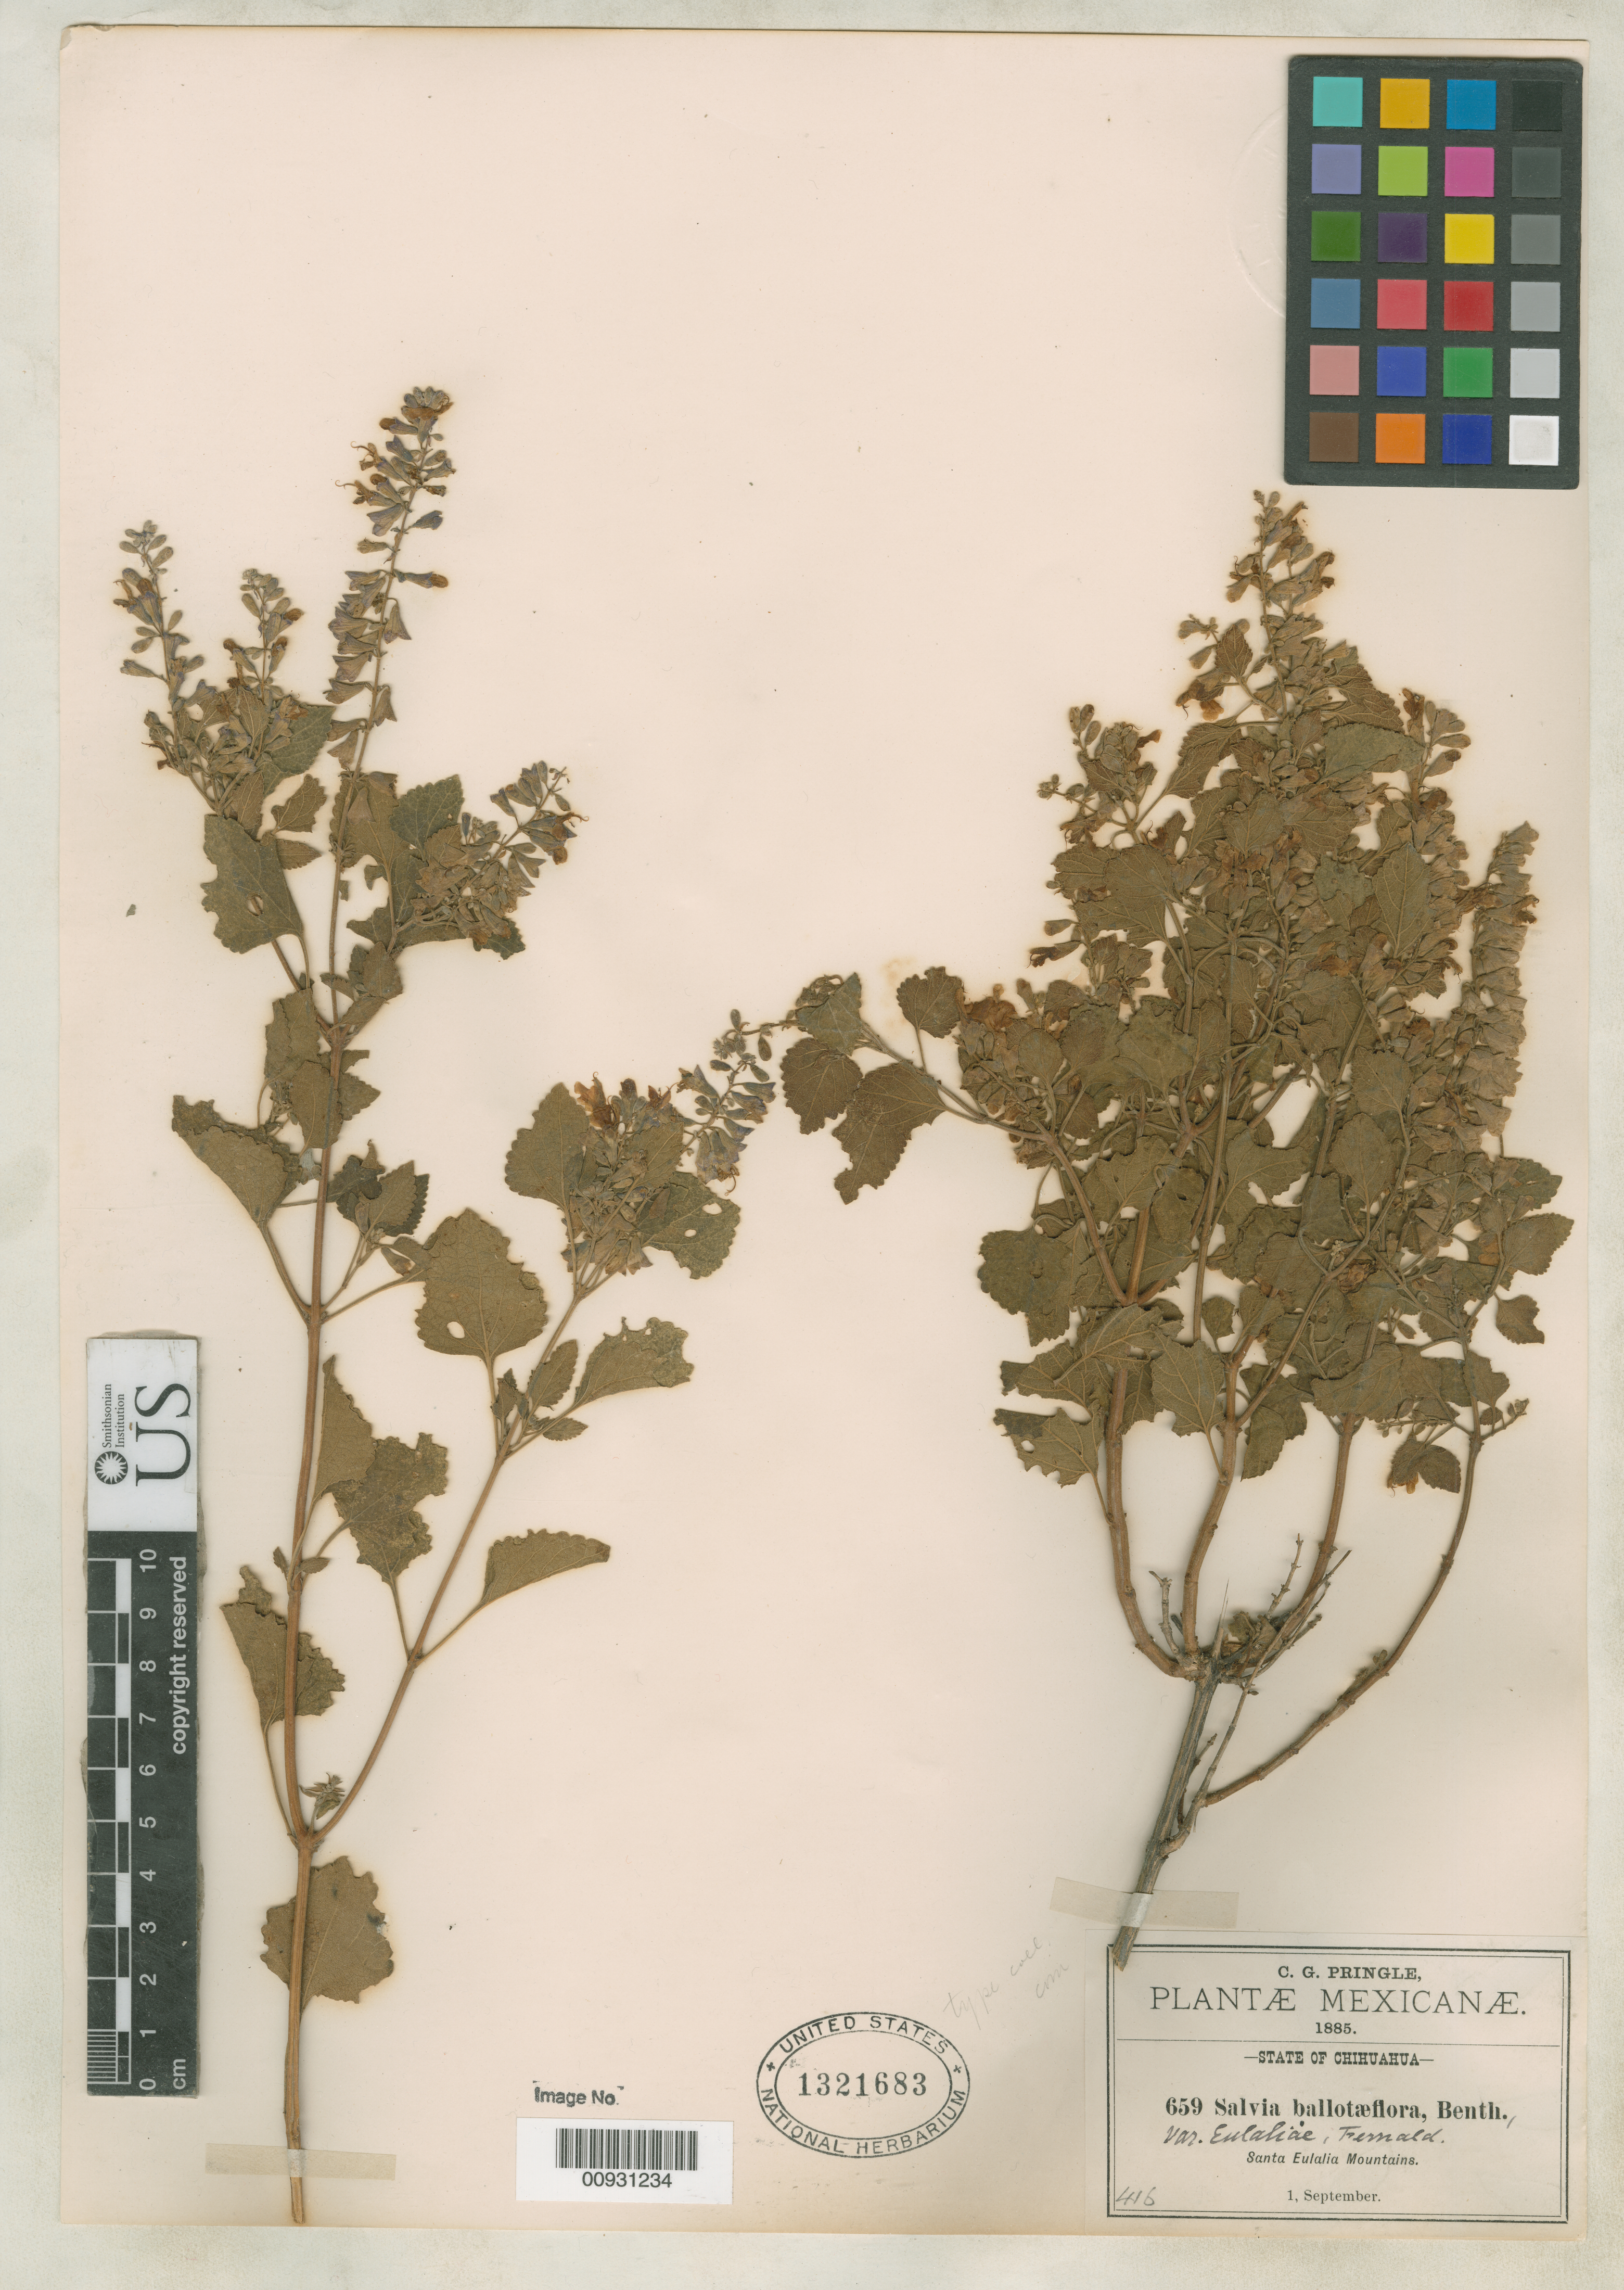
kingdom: Plantae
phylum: Tracheophyta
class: Magnoliopsida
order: Lamiales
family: Lamiaceae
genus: Salvia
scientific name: Salvia ballotiflora var. eutaliae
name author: Fernald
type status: Isotype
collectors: C. G. Pringle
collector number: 659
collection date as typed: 01 Sep 1885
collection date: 1885-09-01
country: Mexico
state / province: Chihuahua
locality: Santa Eulalia Mountains.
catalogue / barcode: US 1321683